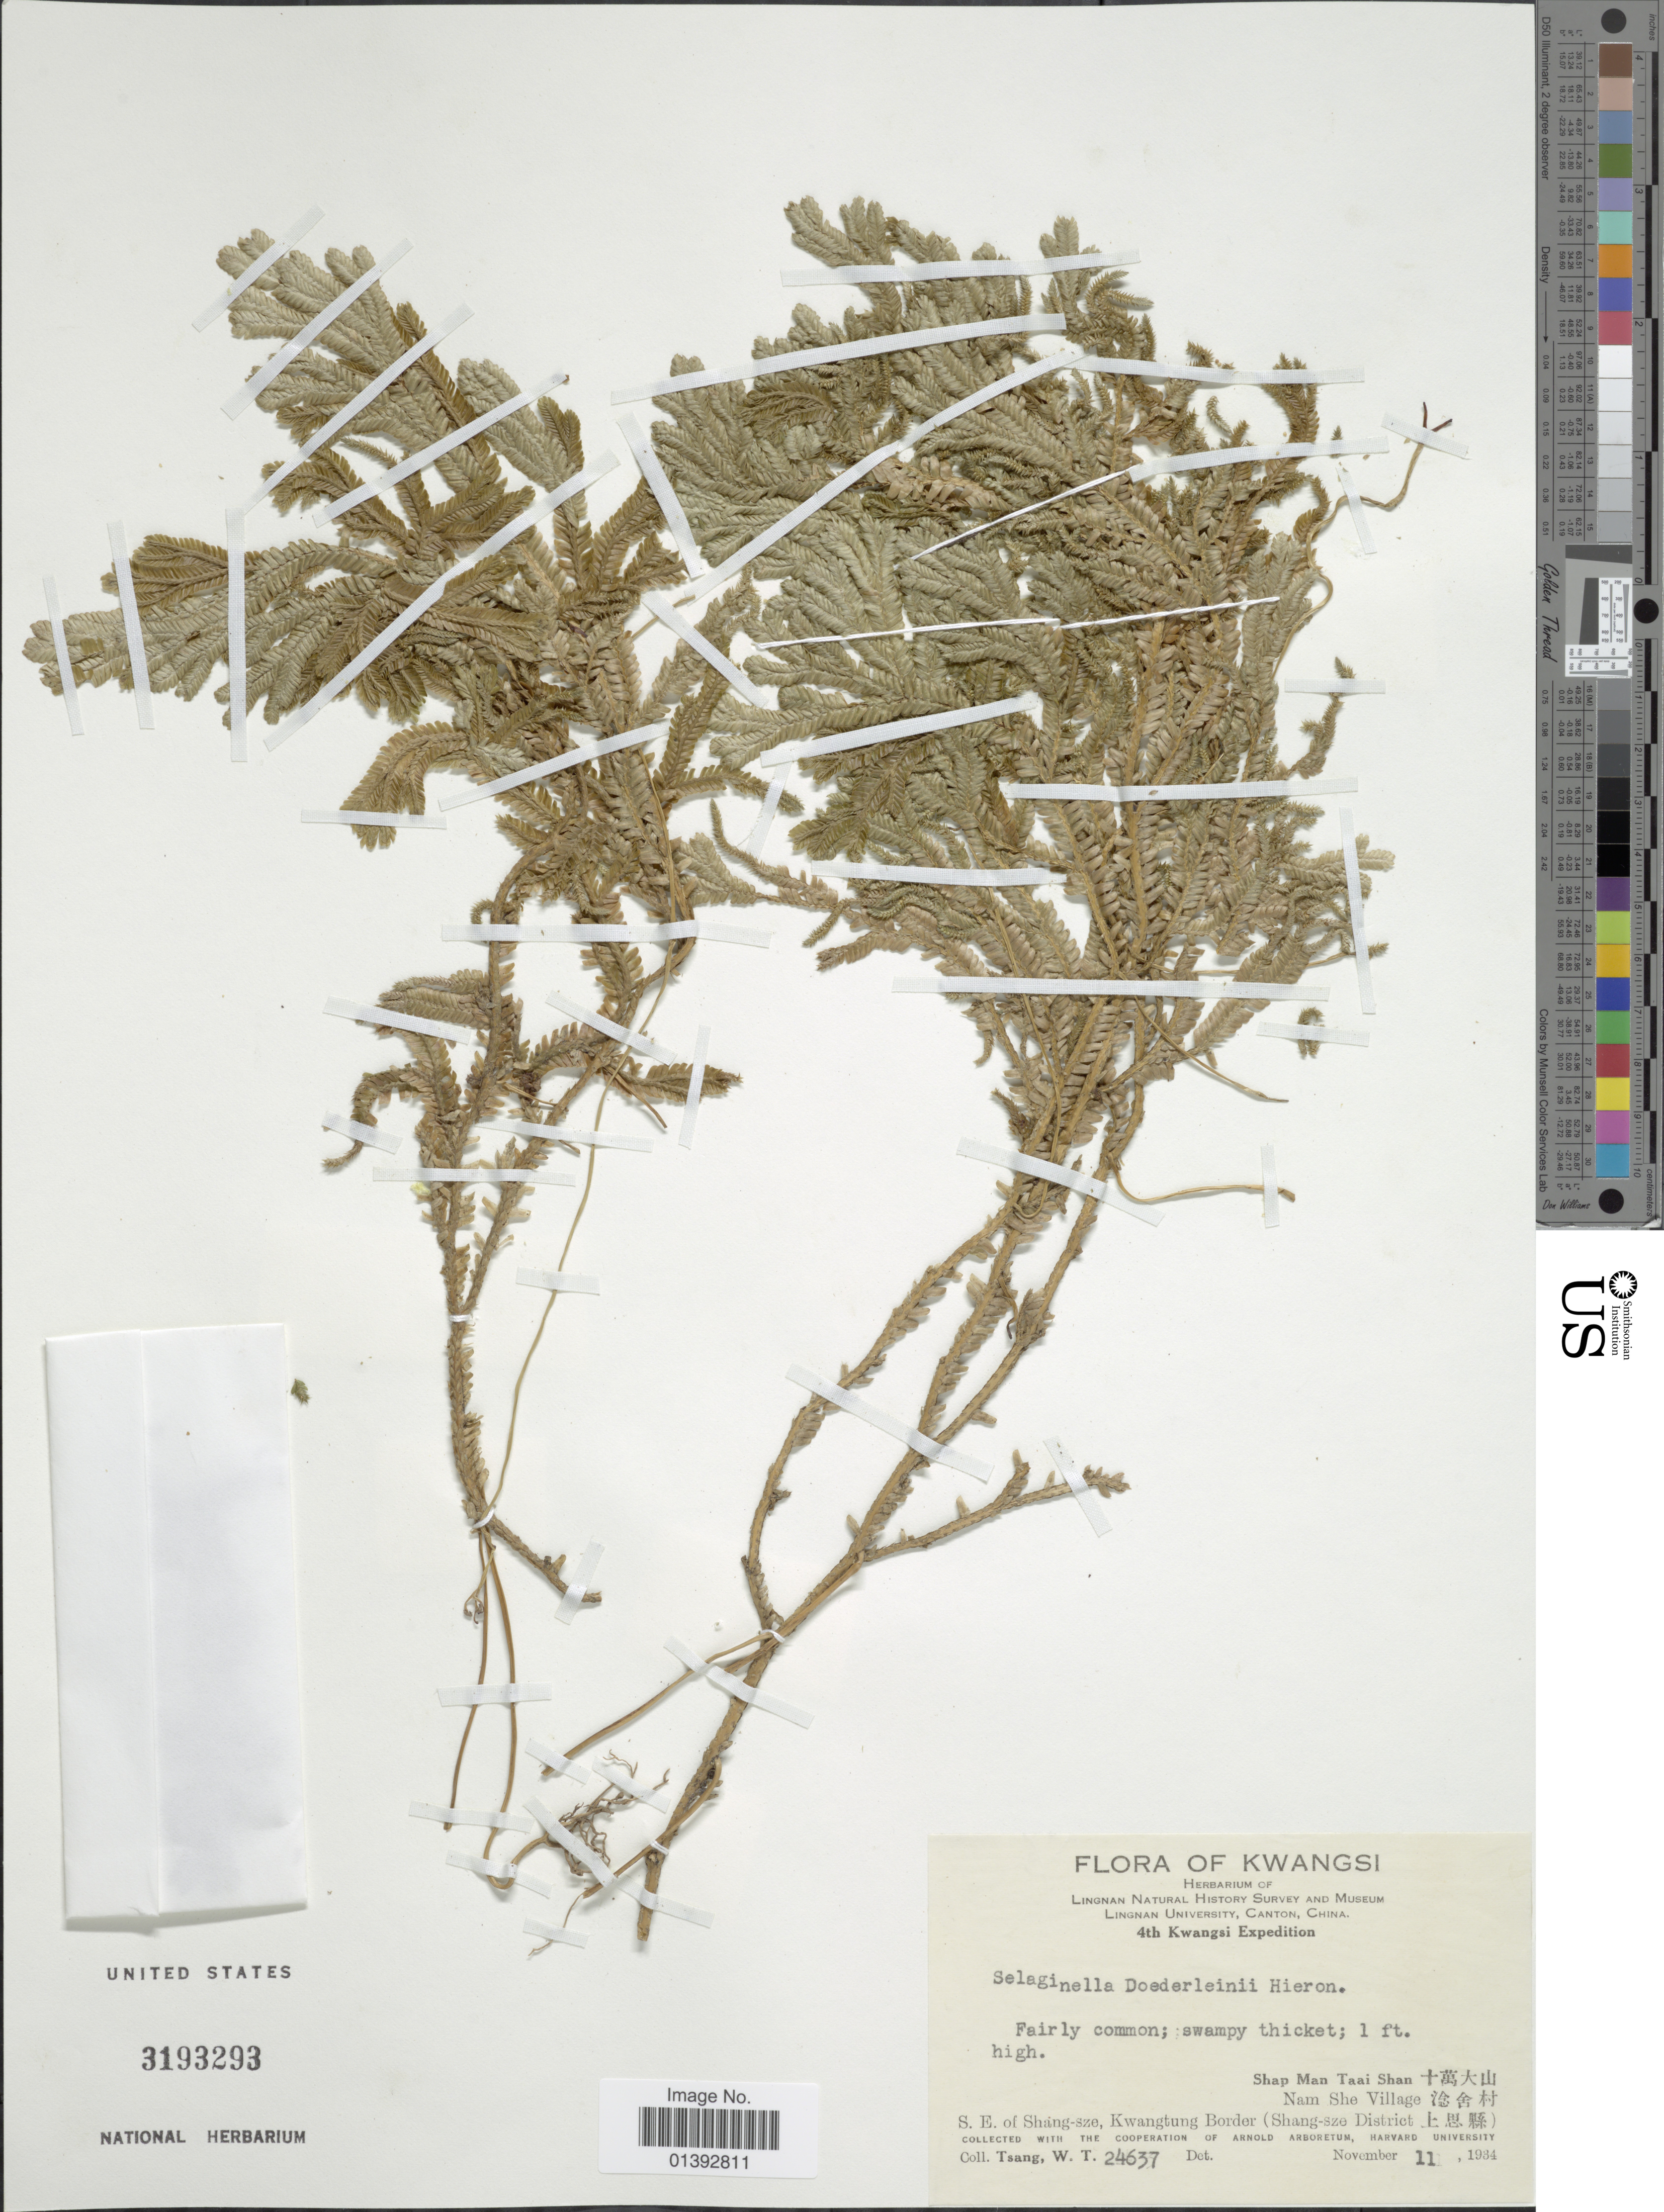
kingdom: Plantae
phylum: Tracheophyta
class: Lycopodiopsida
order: Selaginellales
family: Selaginellaceae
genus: Selaginella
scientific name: Selaginella doederleinii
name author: Hieron.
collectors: W. T. Tsang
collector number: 24637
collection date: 1934-11-11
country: China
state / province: Guangxi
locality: Kwangsi, Shap Man Taai Shan, Nam She Village, S.E. of Shang-sze Kwangtung Border (Shang-sze District)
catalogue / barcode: US 3193293